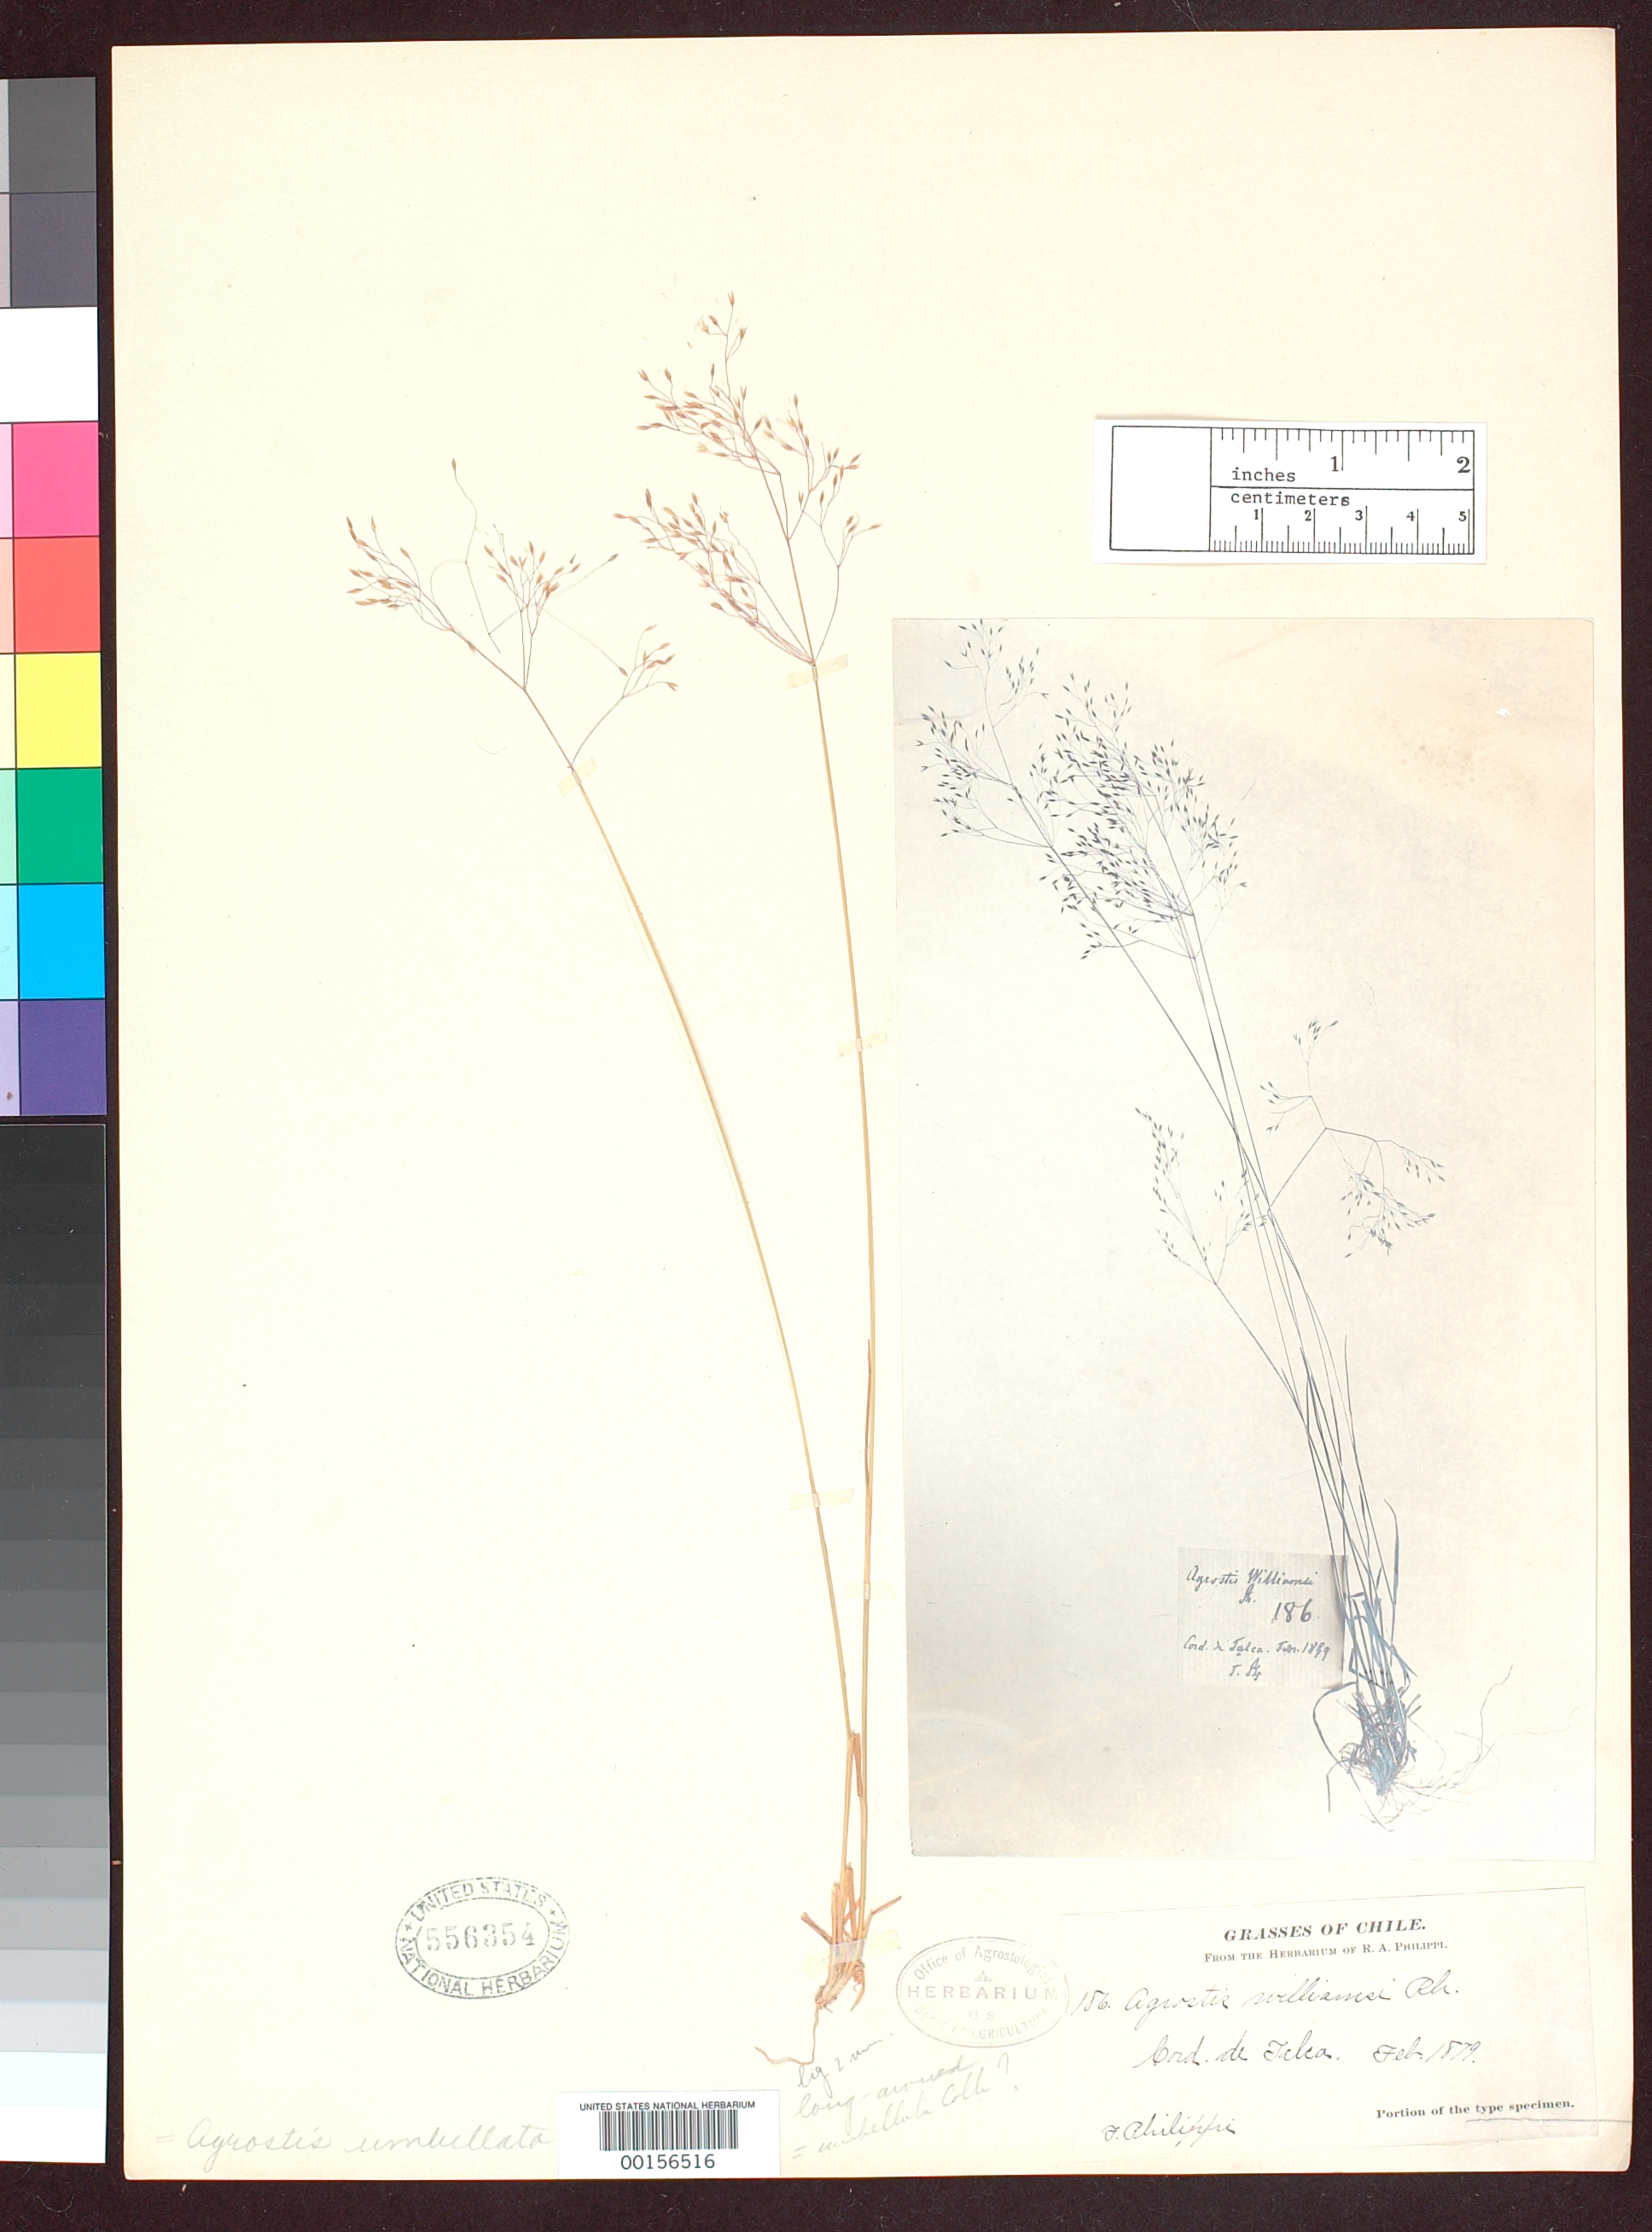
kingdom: Plantae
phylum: Tracheophyta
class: Liliopsida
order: Poales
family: Poaceae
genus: Agrostis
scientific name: Agrostis williams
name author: Phil.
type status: Type Fragment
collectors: F. Philippi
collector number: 186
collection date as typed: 1879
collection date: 1879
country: Chile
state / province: Maule (VII)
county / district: Talca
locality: Talca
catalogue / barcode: US 556354